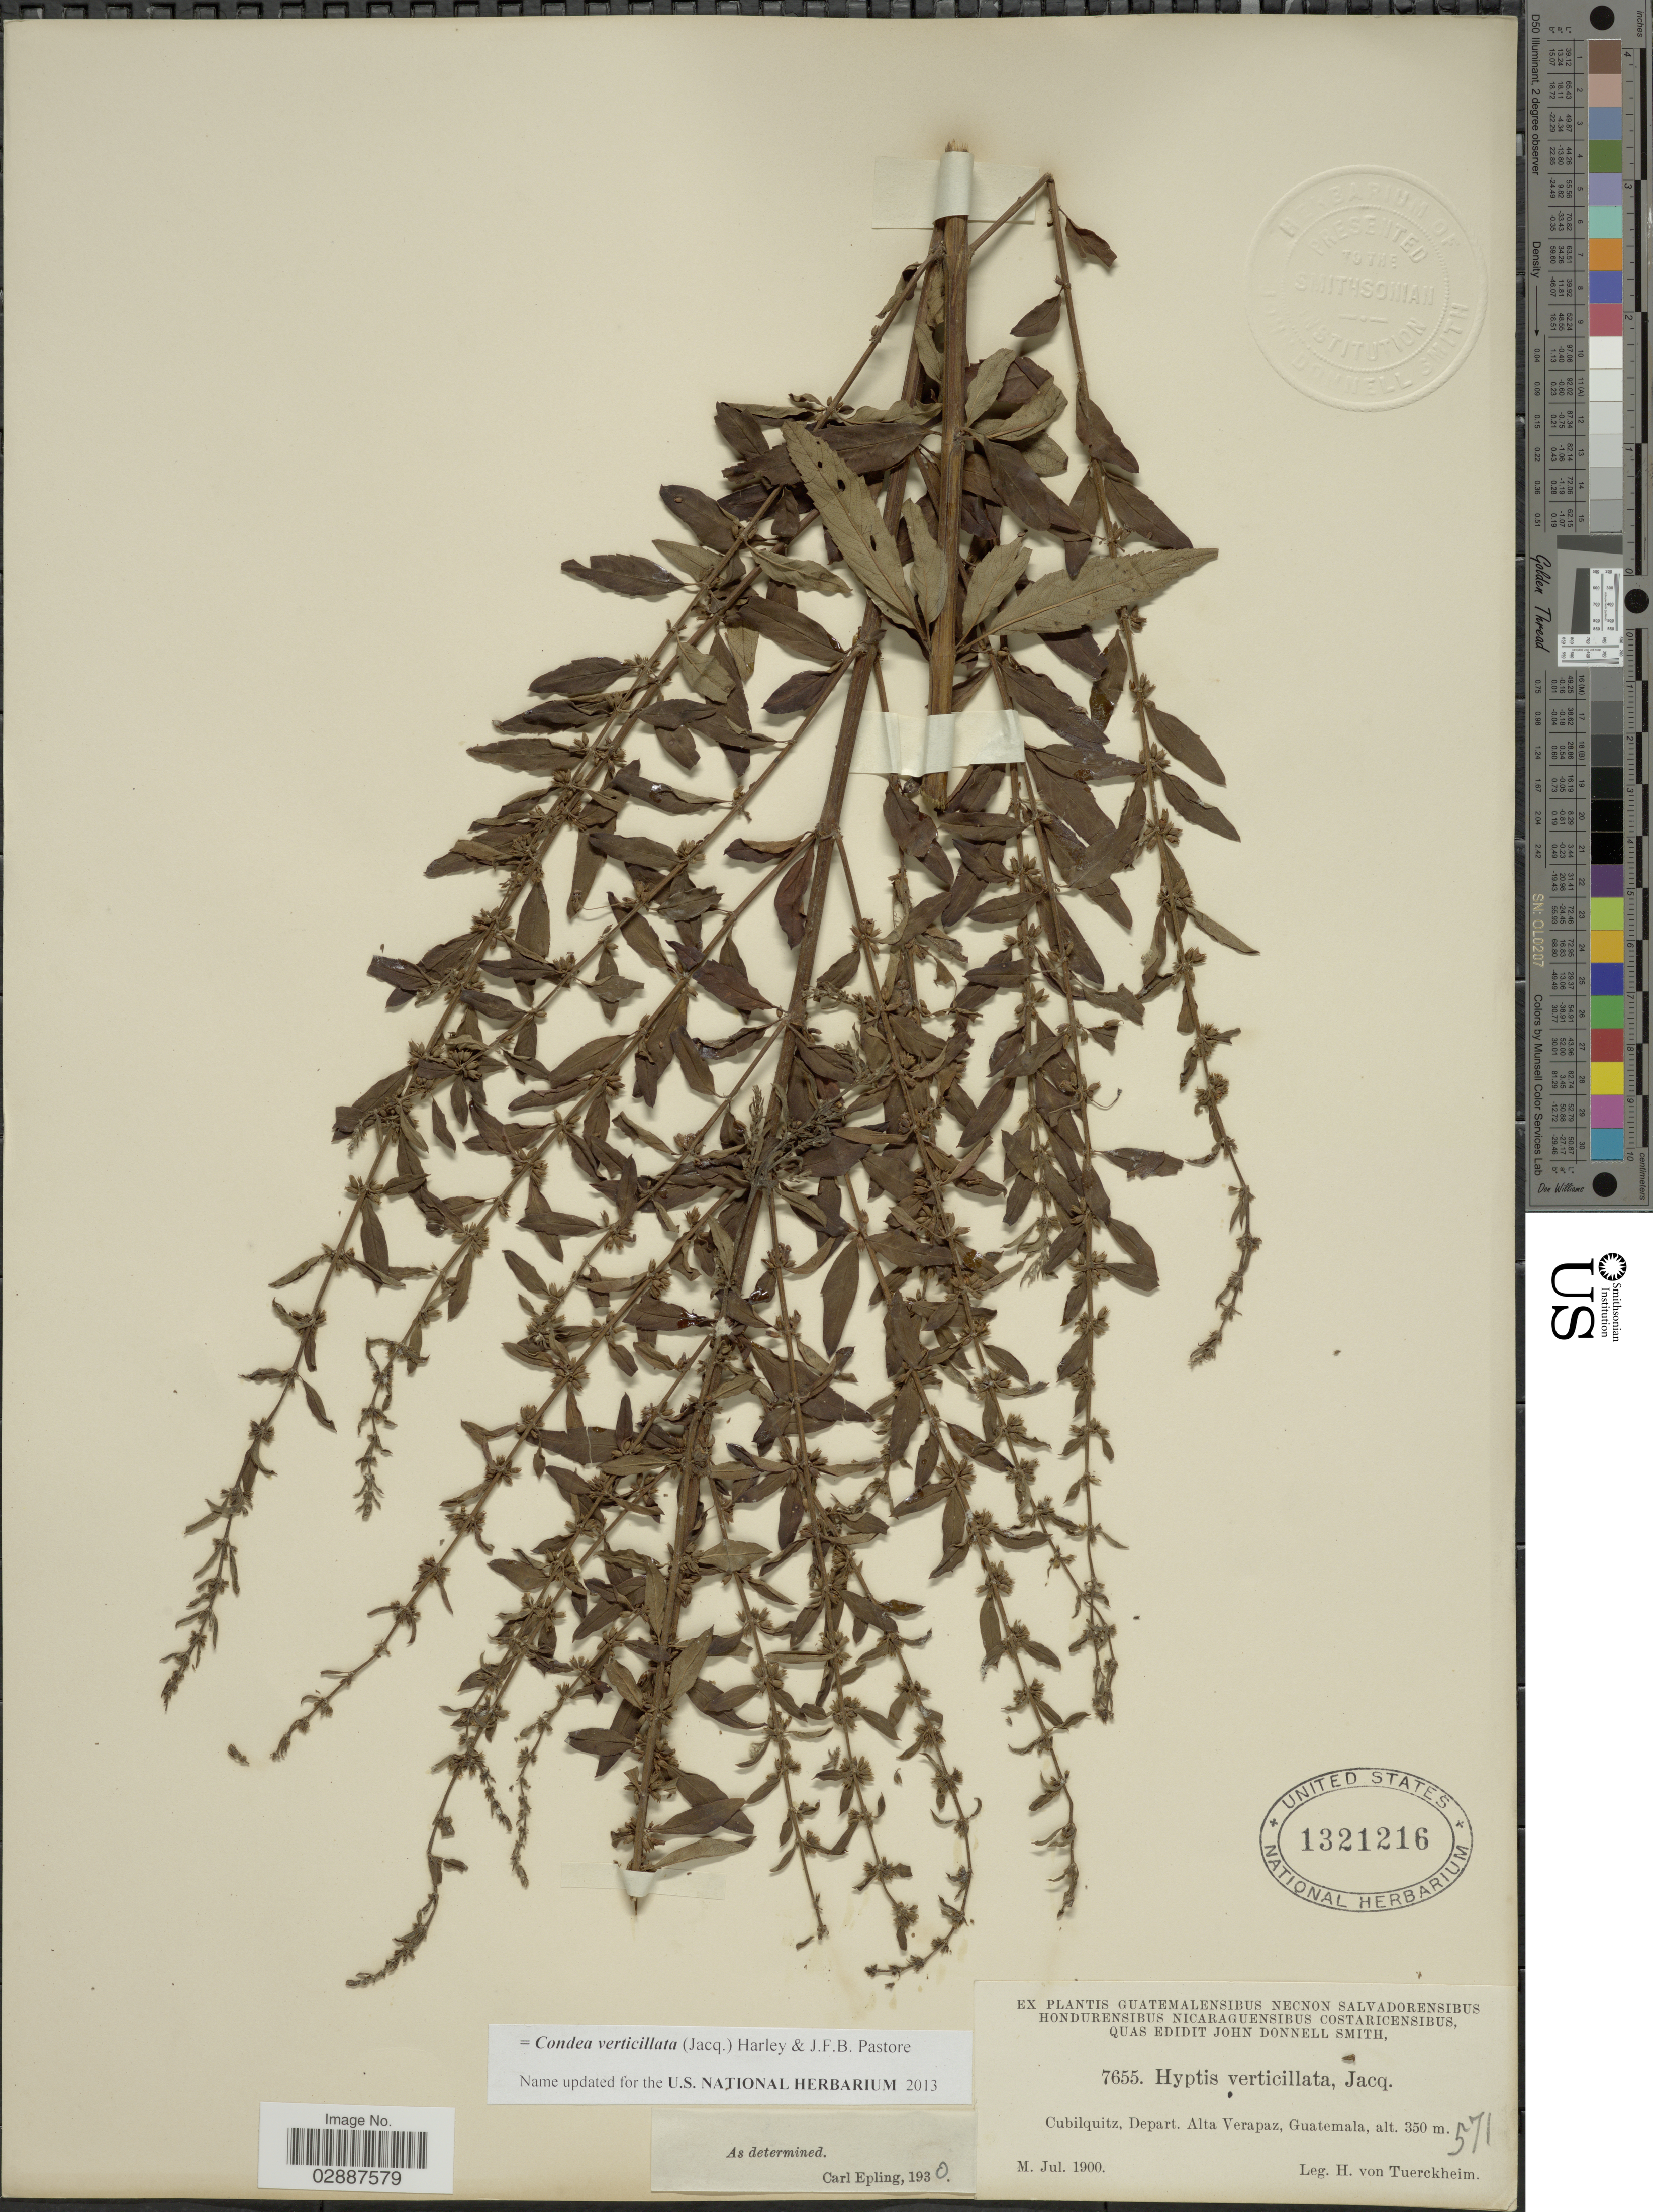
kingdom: Plantae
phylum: Tracheophyta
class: Magnoliopsida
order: Lamiales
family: Lamiaceae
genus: Condea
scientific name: Condea verticillata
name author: (Jacq.) Harley & J.F.B. Pastore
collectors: H. von Türckheim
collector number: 7655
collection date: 1900-07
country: Guatemala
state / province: Alta Verapaz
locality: Cubilquitz, Depart. Alta Verapaz.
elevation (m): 350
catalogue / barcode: US 1321216